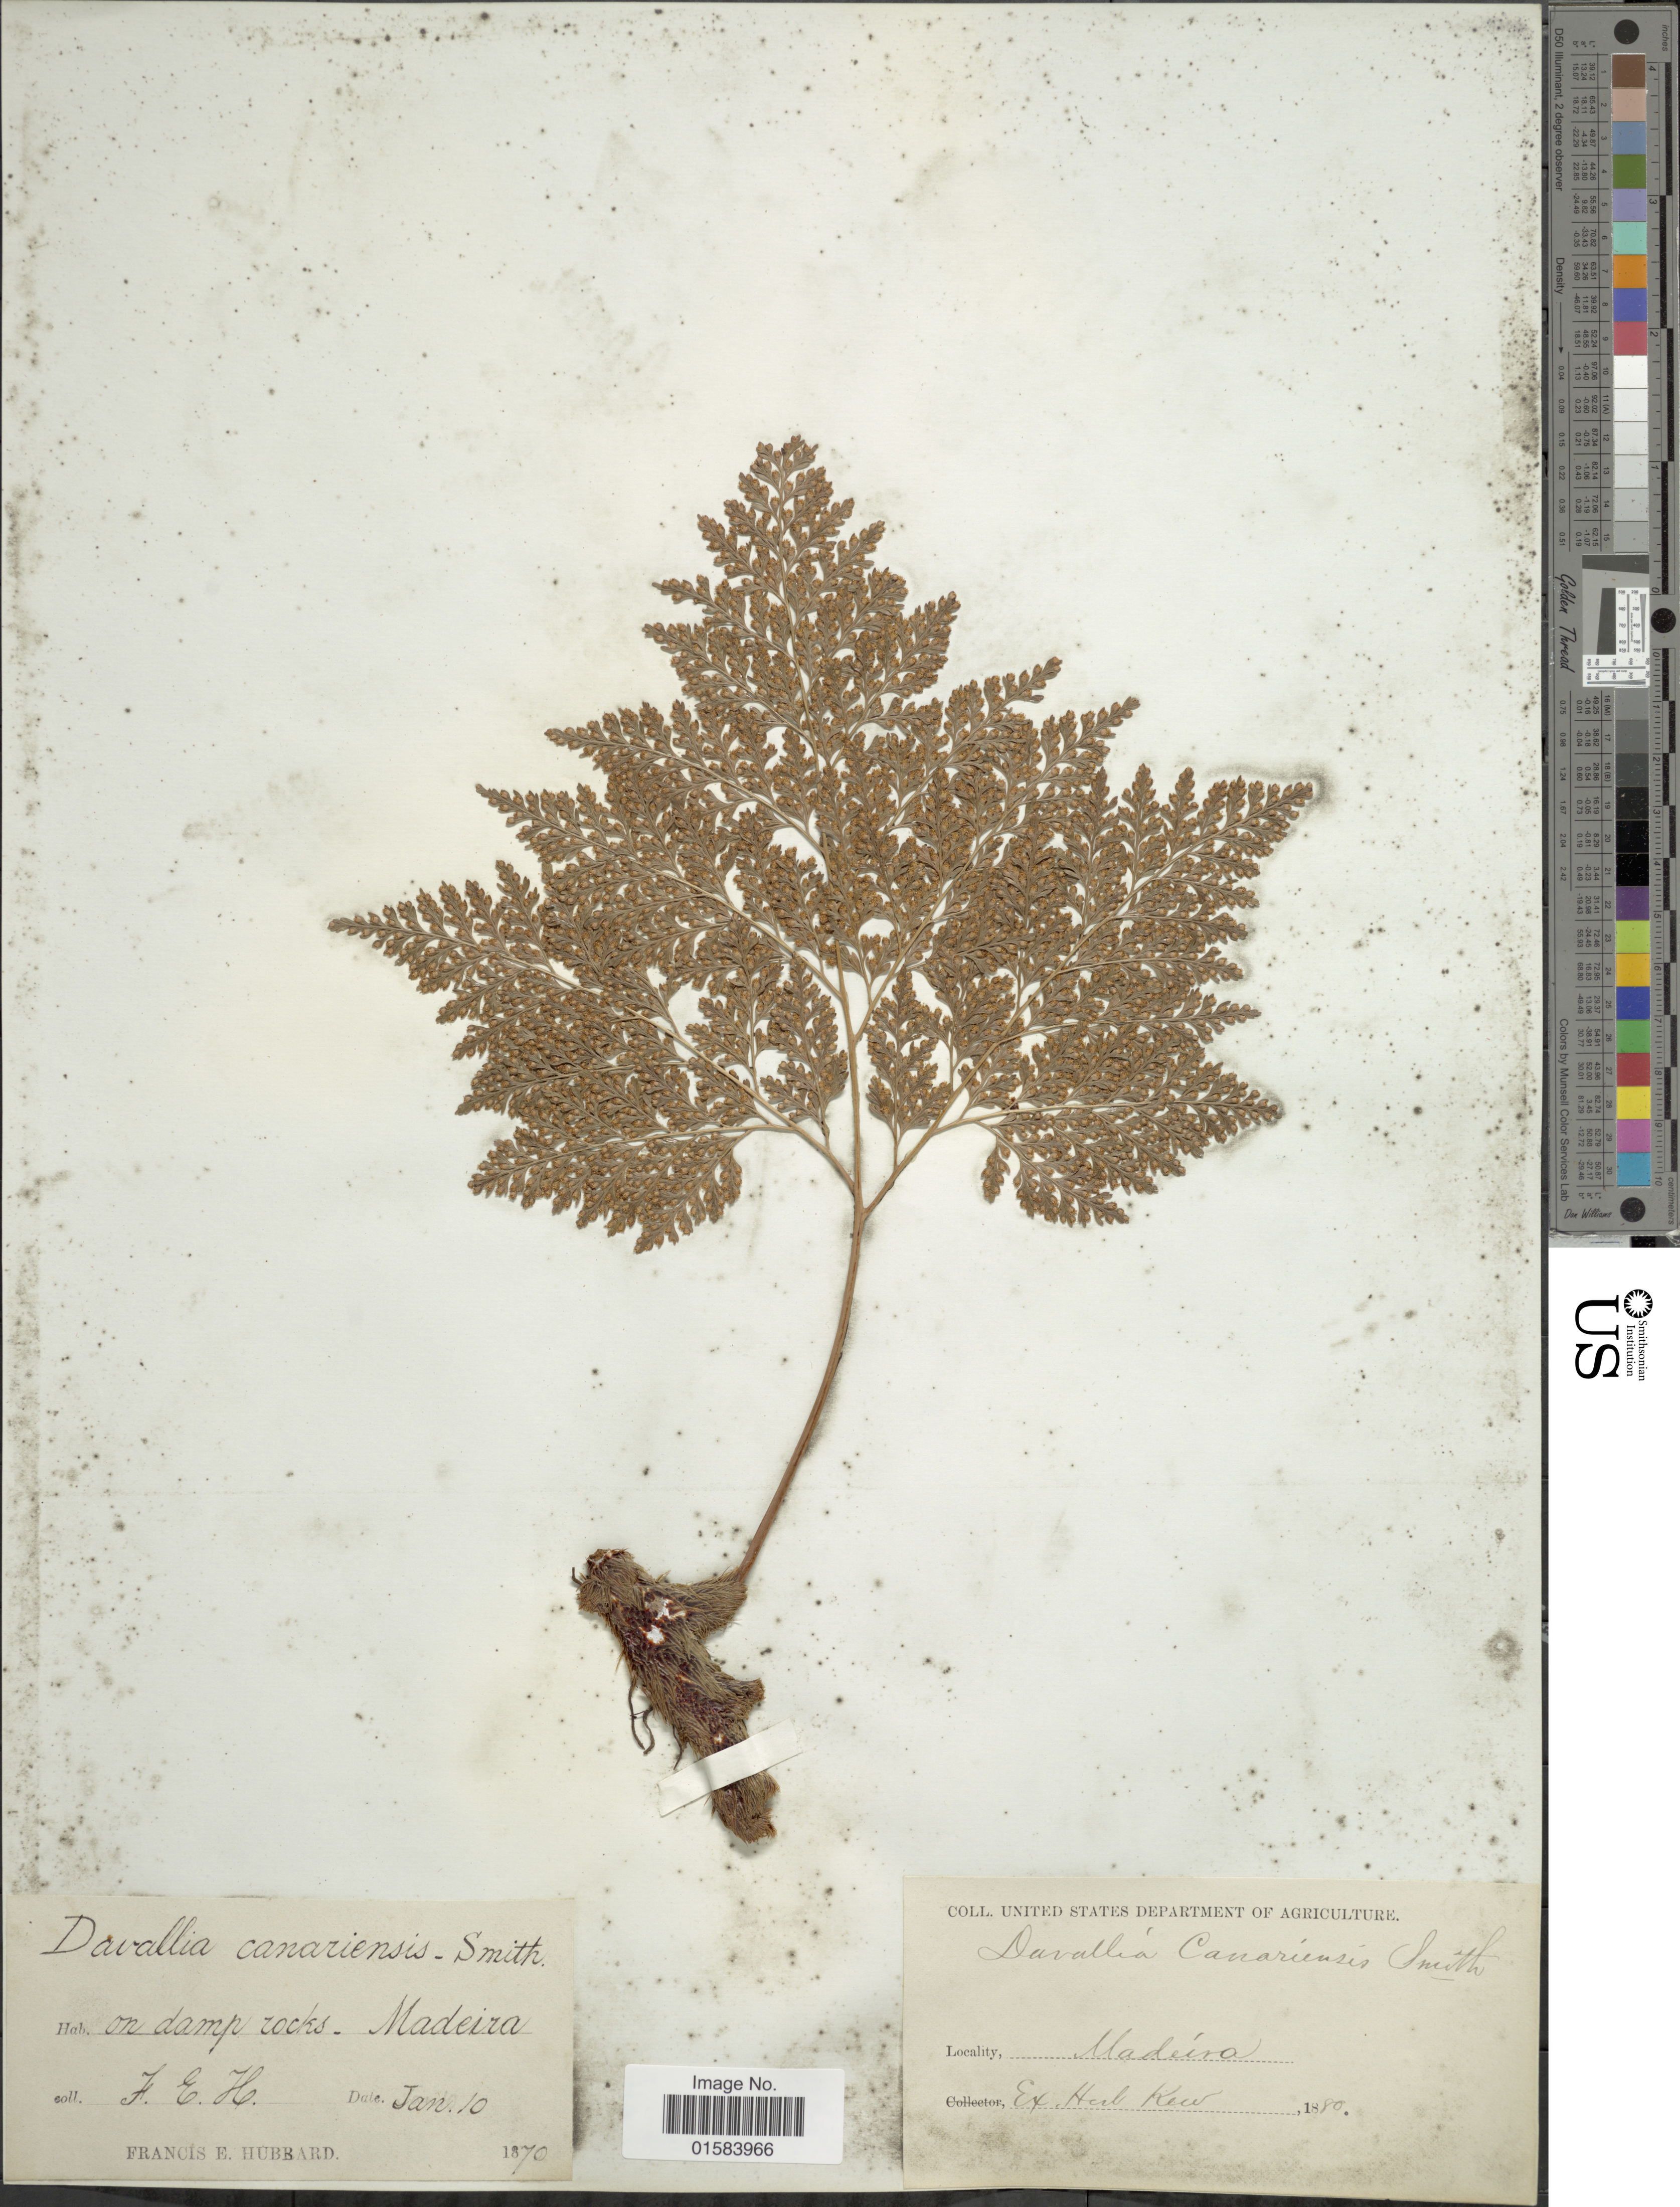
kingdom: Plantae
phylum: Tracheophyta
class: Polypodiopsida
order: Polypodiales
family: Davalliaceae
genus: Davallia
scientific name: Davallia canariensis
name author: (L.) Sm.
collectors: F. E. Hubbard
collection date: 1870-01-10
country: Portugal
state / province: Madeira (Aut. Reg.)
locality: On damp rocks